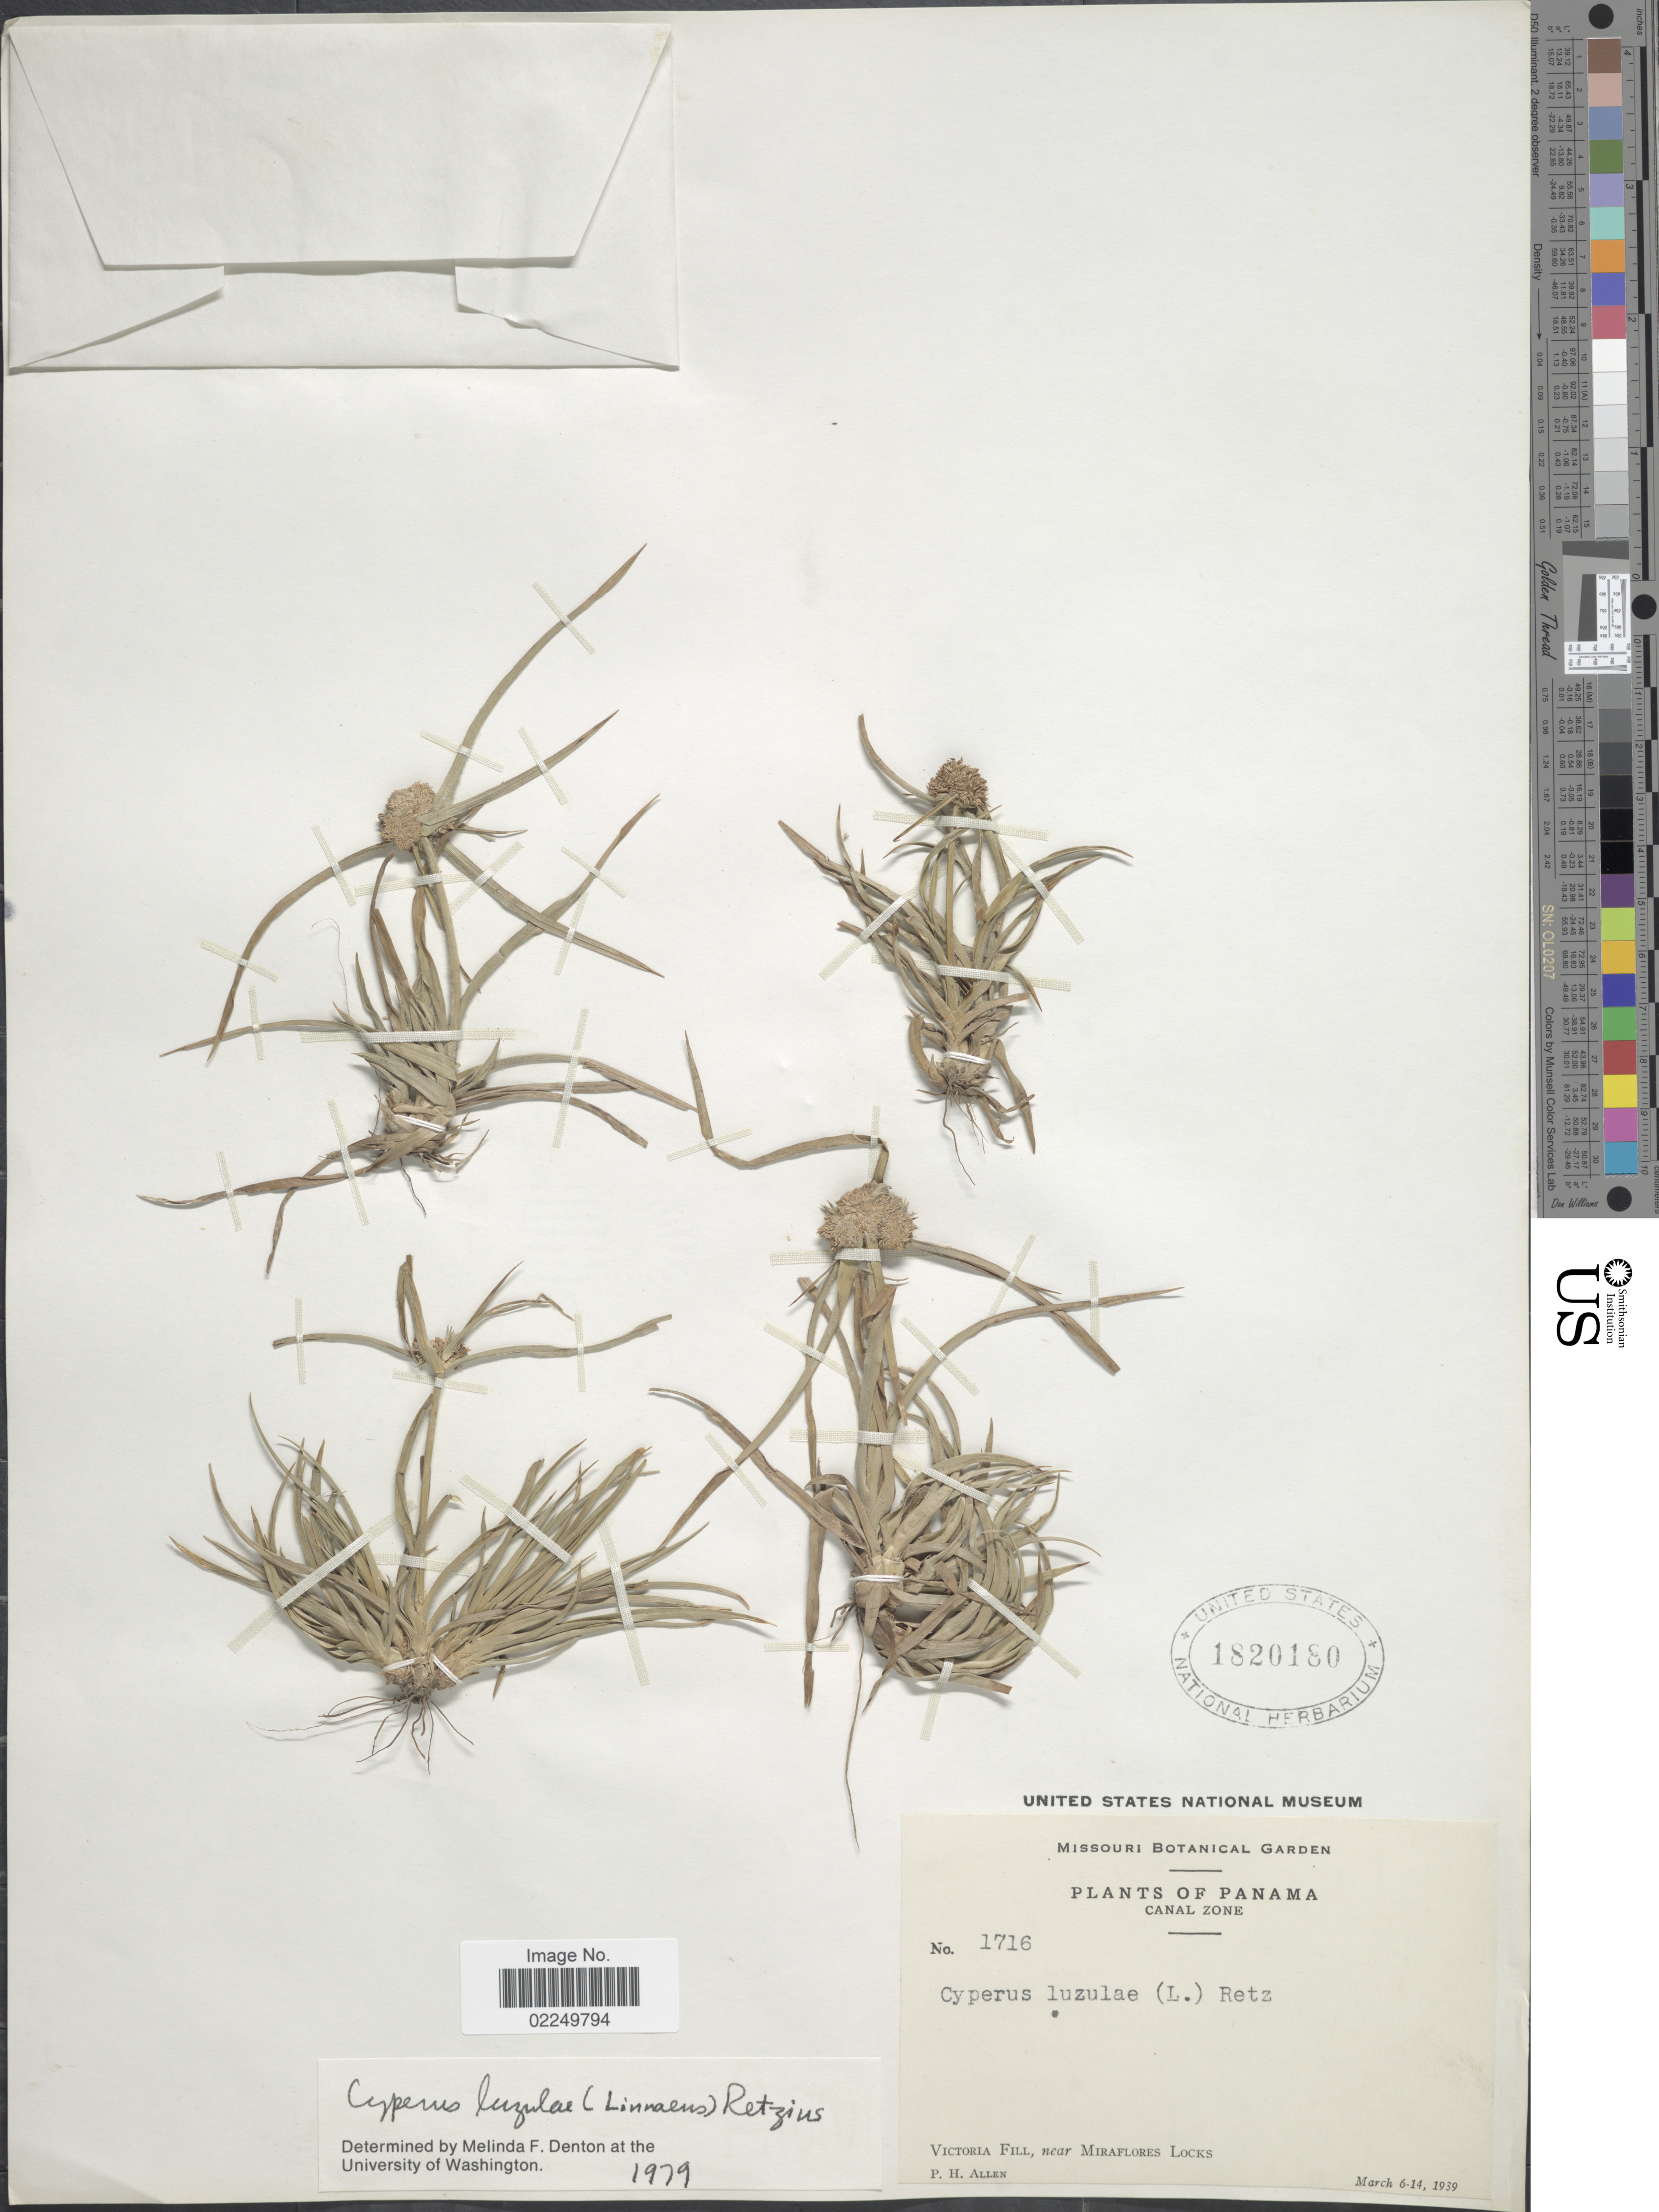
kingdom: Plantae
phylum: Tracheophyta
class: Liliopsida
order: Poales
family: Cyperaceae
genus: Cyperus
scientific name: Cyperus luzulae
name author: (L.) Rottb. ex Retz.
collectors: P. H. Allen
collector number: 1716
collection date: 1939-03-06/1939-03-14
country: Panama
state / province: Panamá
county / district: Canal Zone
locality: Canal Zone, Victoria Fill, near Miraflores Locks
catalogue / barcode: US 1820180